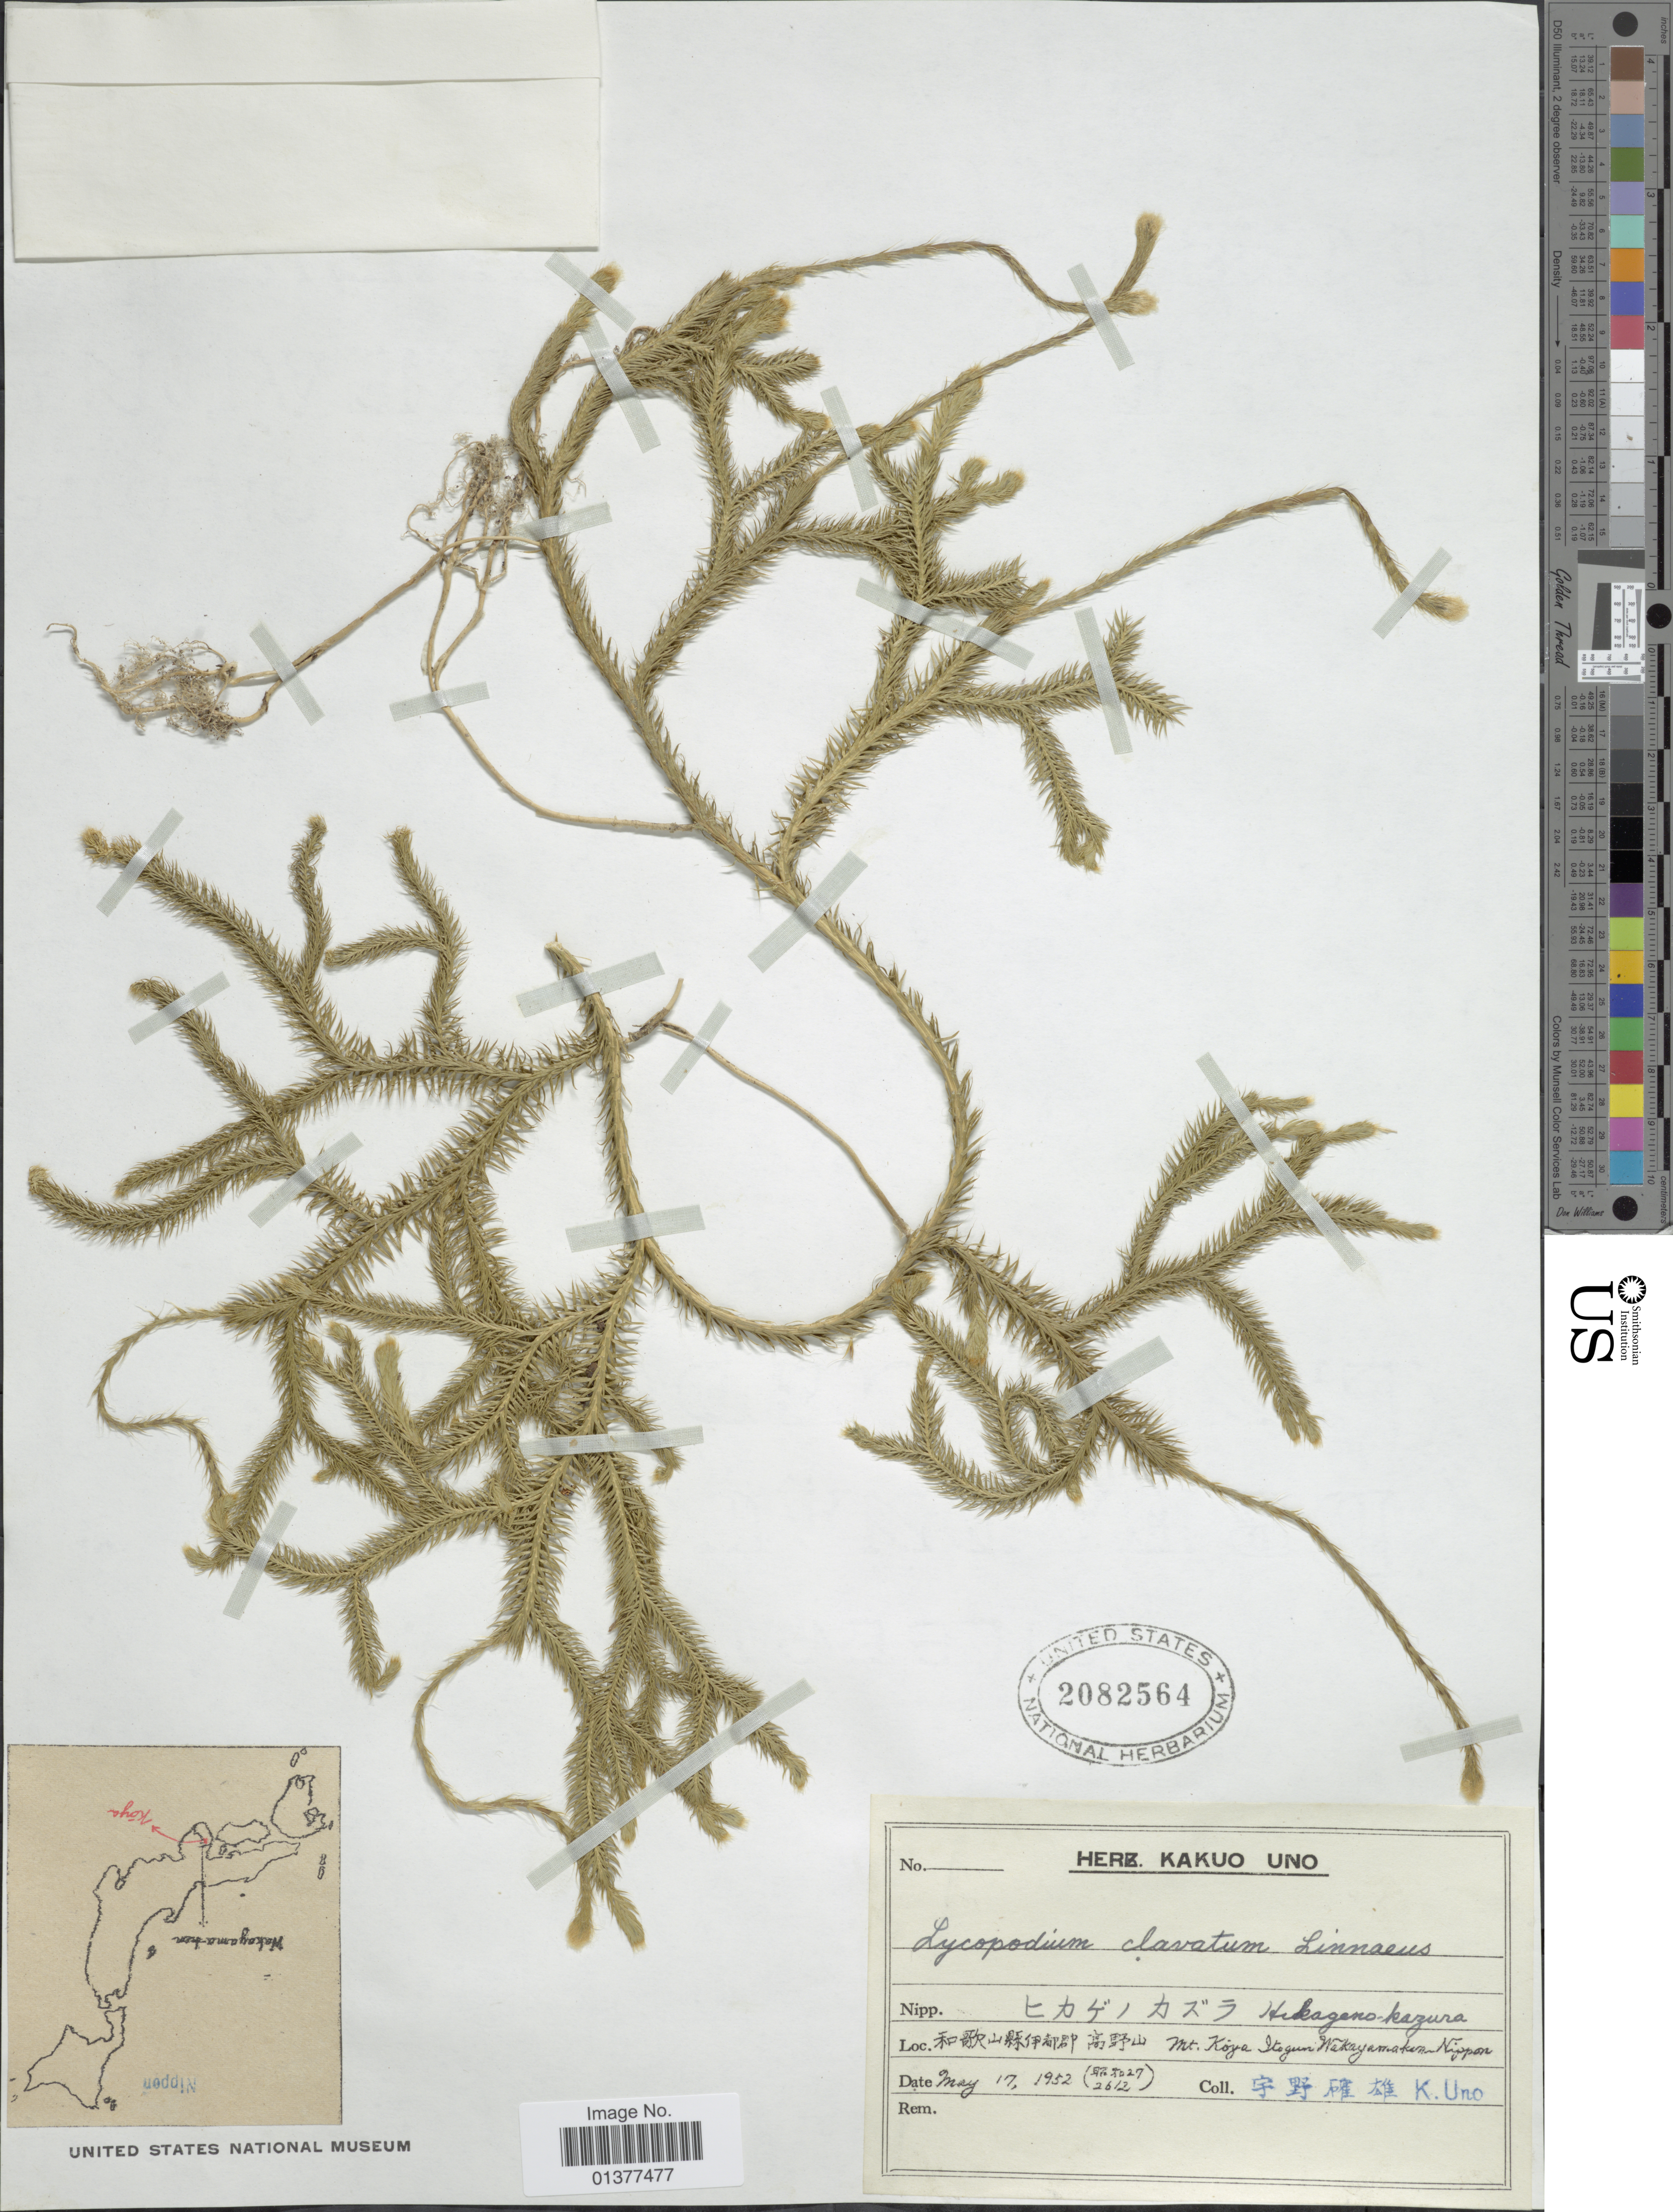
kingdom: Plantae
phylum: Tracheophyta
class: Lycopodiopsida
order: Lycopodiales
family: Lycopodiaceae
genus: Lycopodium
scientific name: Lycopodium clavatum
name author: L.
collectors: K. Uno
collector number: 2612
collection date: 1952-05-17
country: Japan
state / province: Wakayama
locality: Mt. Koya Itogun Wakayama-ken Nippon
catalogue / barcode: US 2082564